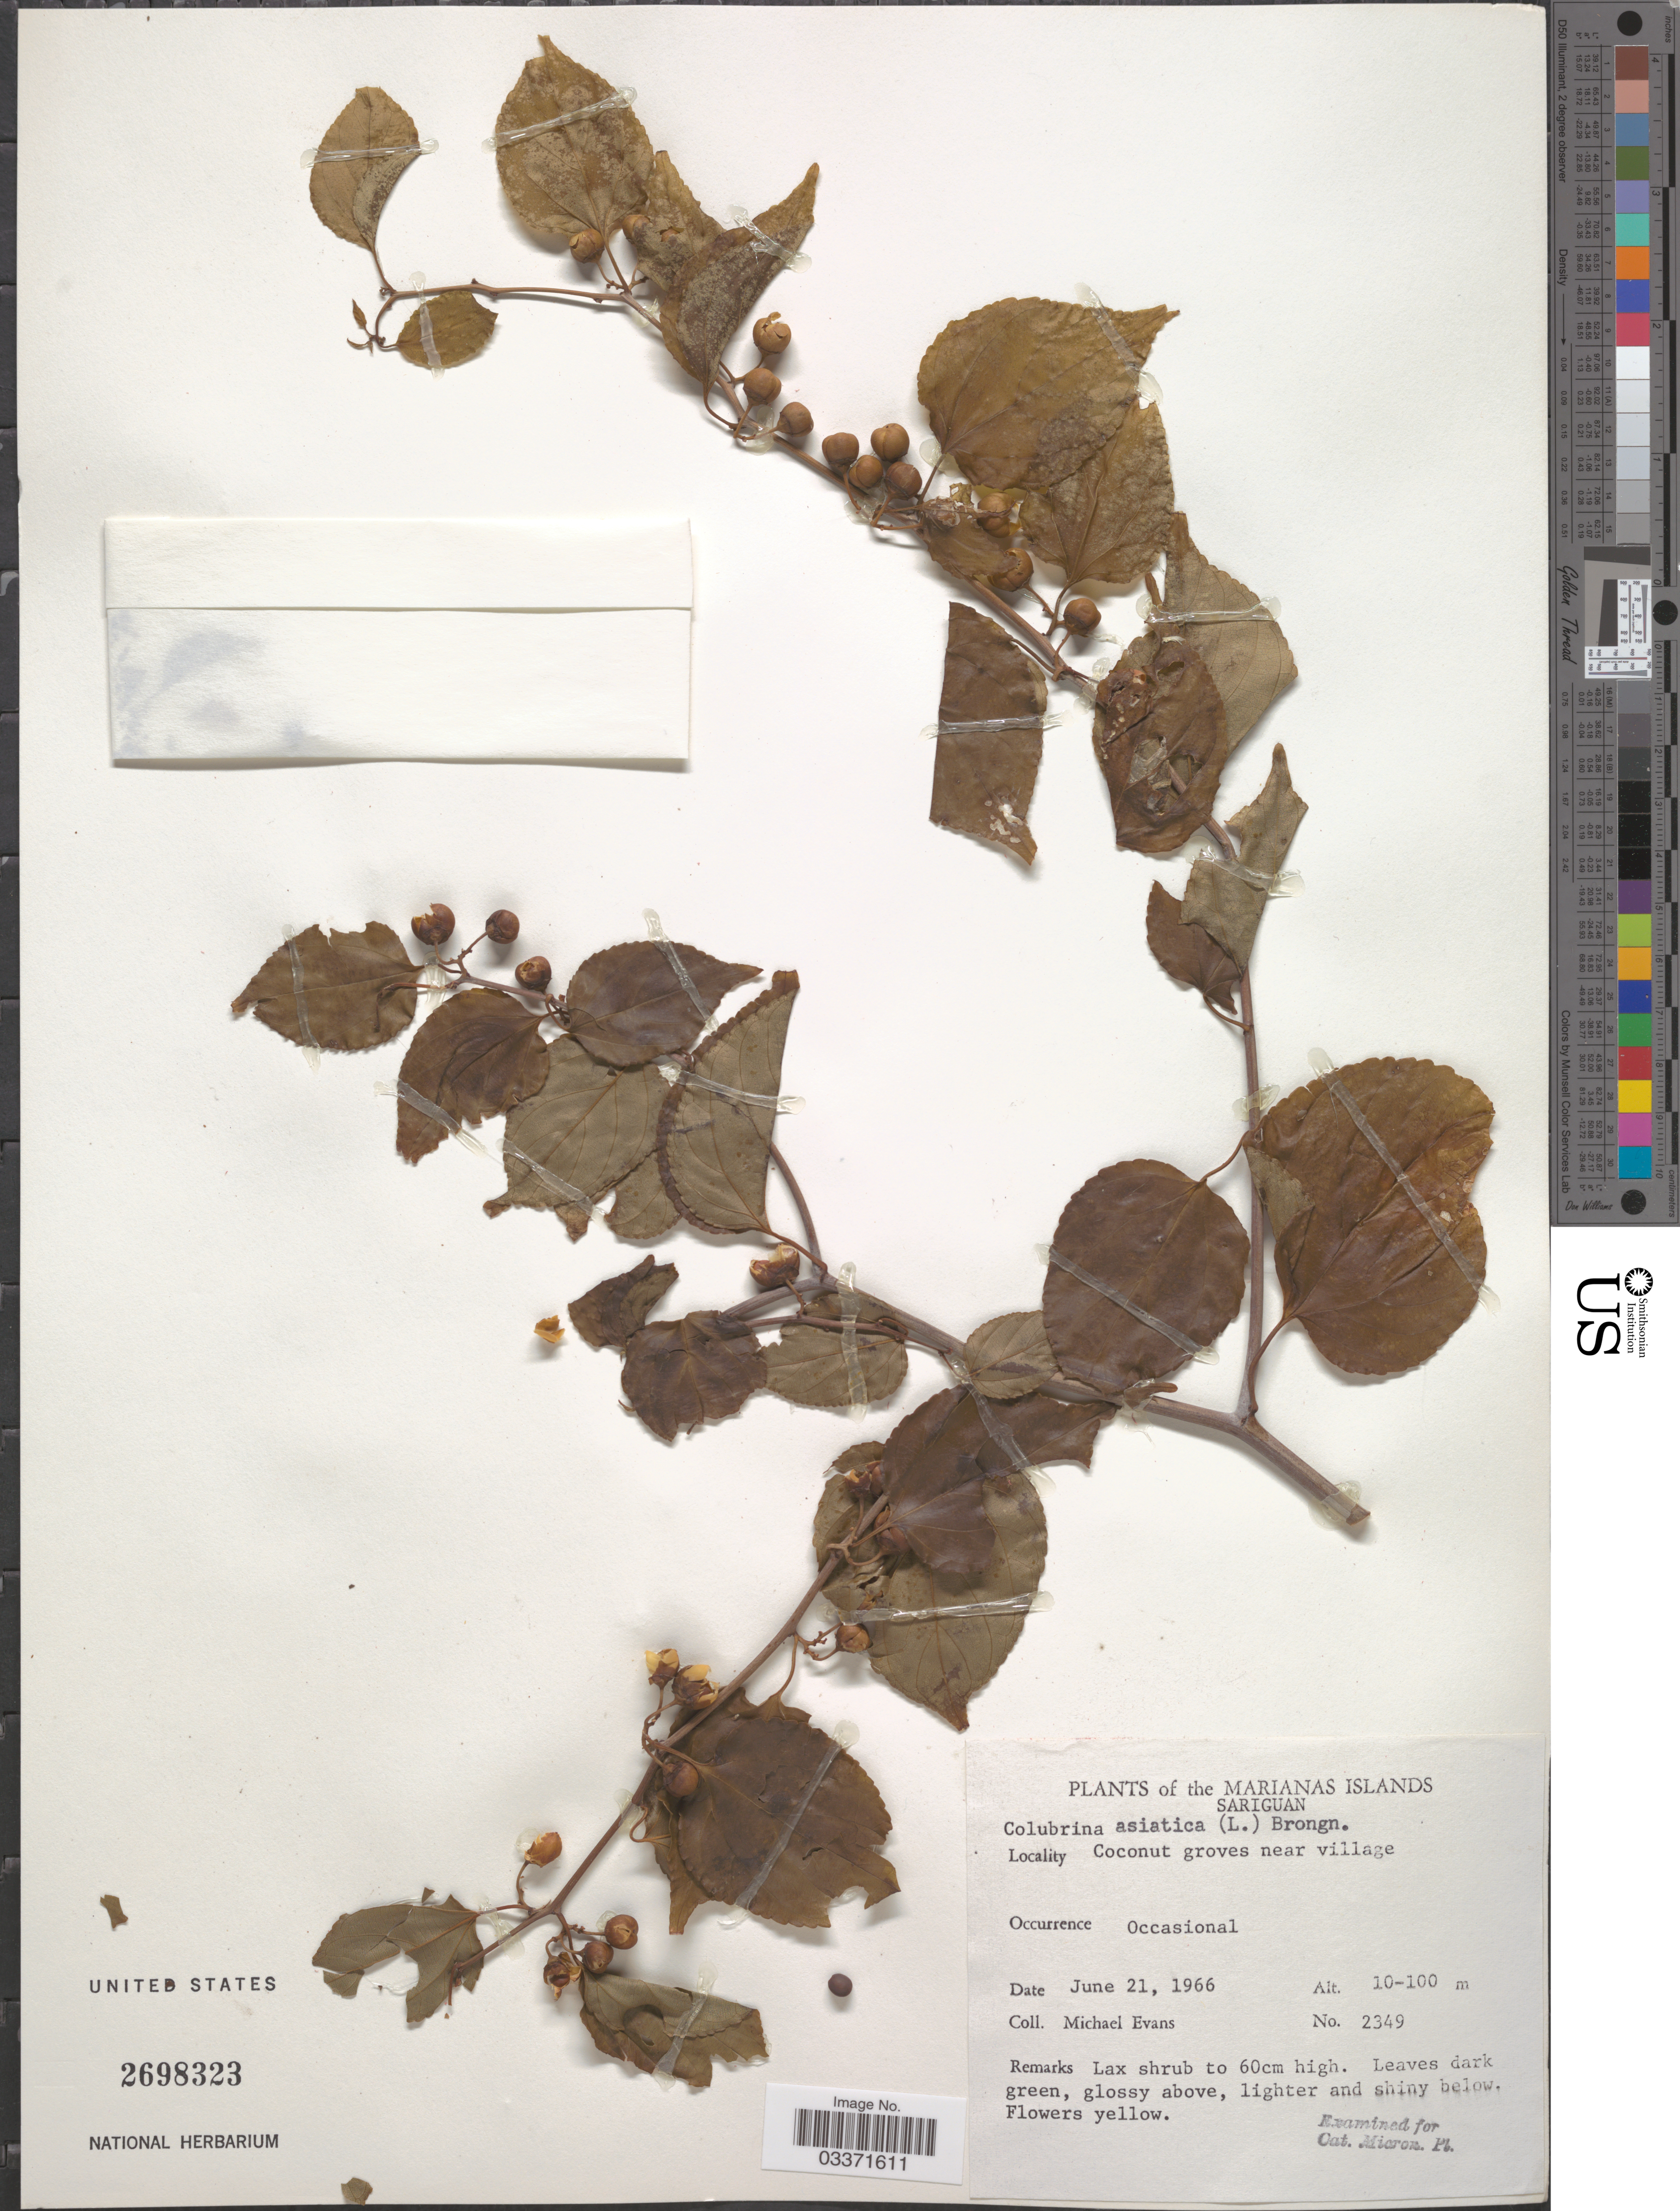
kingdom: Plantae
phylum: Tracheophyta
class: Magnoliopsida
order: Rosales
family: Rhamnaceae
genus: Colubrina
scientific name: Colubrina asiatica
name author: (L.) Brongn.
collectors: M. Evans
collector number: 2349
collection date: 1966-06-21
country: Northern Mariana Islands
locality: Marianas Islands, Sariguan, Coconut groves near village.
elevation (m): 10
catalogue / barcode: US 2698323